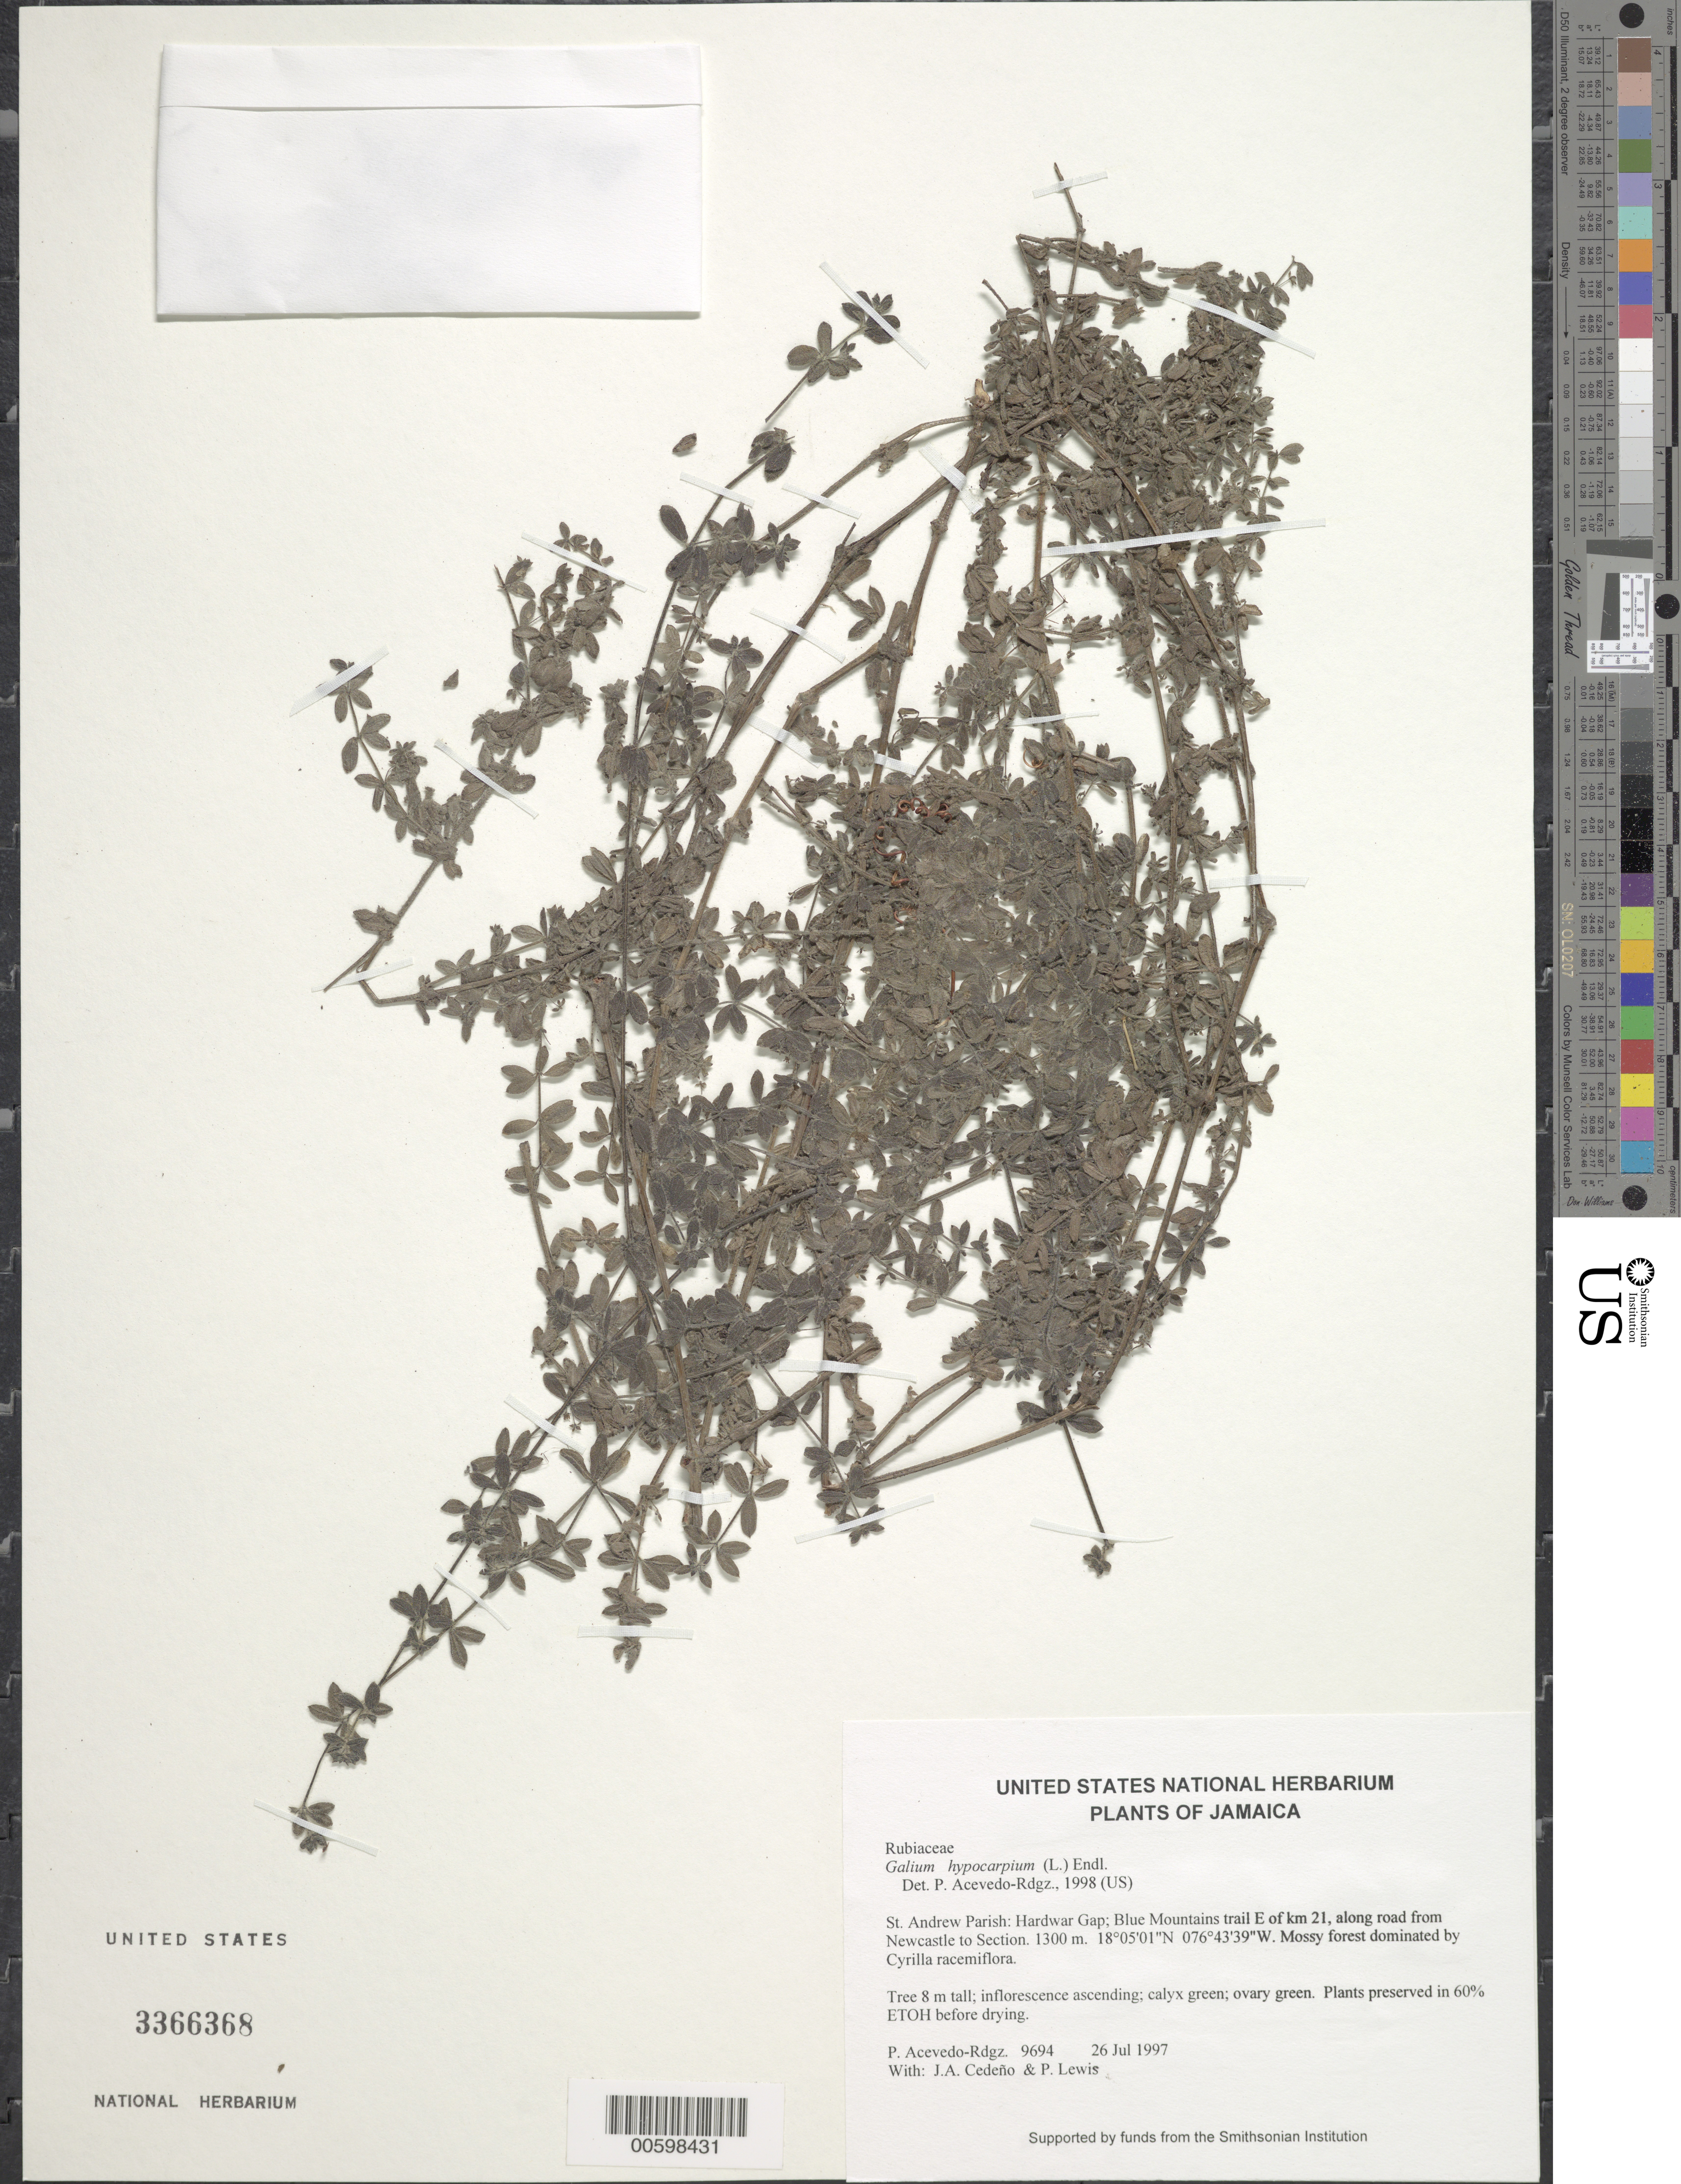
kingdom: Plantae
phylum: Tracheophyta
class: Magnoliopsida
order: Gentianales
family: Rubiaceae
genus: Galium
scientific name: Galium hypocarpium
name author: (L.) Endl. ex Griseb.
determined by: Acevedo-Rodríguez, P., (BOT), Smithsonian Institution - National Museum of Natural History (UNITED STATES)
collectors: P. Acevedo-Rodr., J. A. Cedeño M. & P. Lewis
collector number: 9694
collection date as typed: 26 Jul 1997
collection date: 1997-07-26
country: Jamaica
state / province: Saint Andrew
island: Jamaica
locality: St. Andrew Parish: Hardwar Gap; Blue Mountains trail E of km 21, along road from Newcastle to Section.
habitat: Mossy forest dominated by Cyrilla racemiflora.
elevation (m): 1300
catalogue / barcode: US 3366368